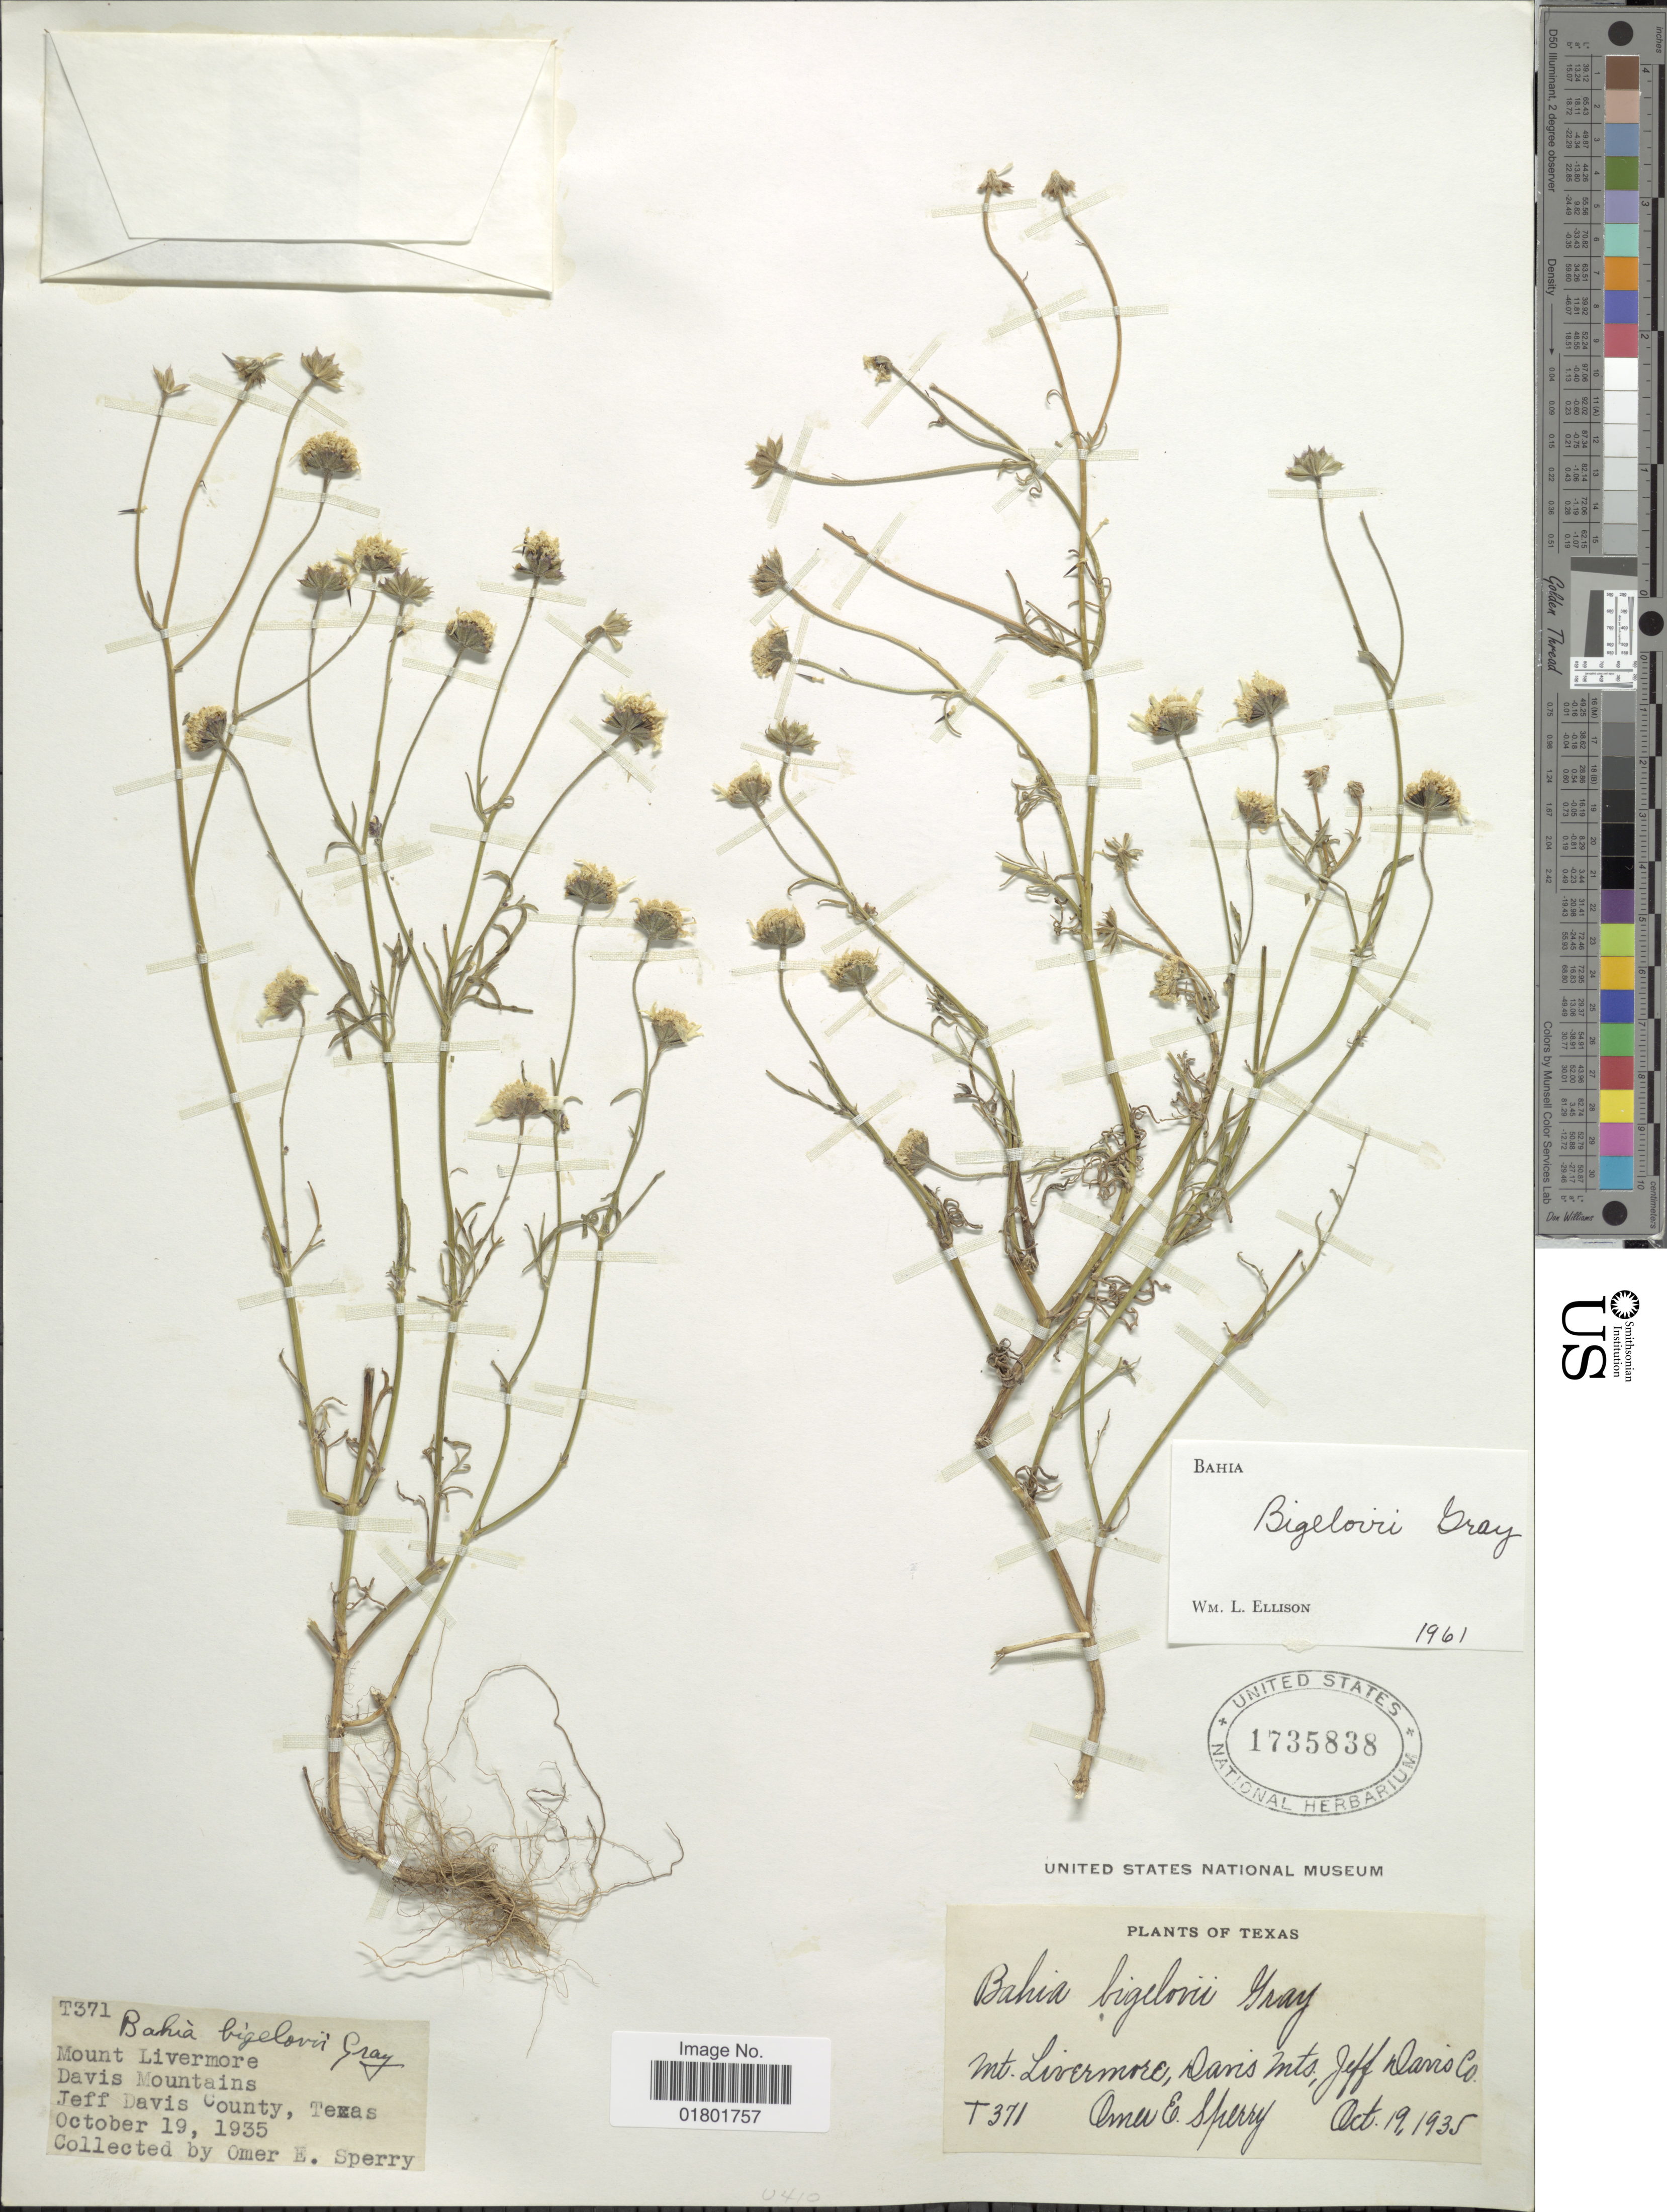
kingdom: Plantae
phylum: Tracheophyta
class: Magnoliopsida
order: Asterales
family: Asteraceae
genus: Bahia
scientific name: Bahia bigelovii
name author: A. Gray in Emory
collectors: O. E. Sperry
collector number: T371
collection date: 1935-10-19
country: United States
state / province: Texas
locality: Mount Livermore, Davis Mountains, Jeff Davis County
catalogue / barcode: US 1735838